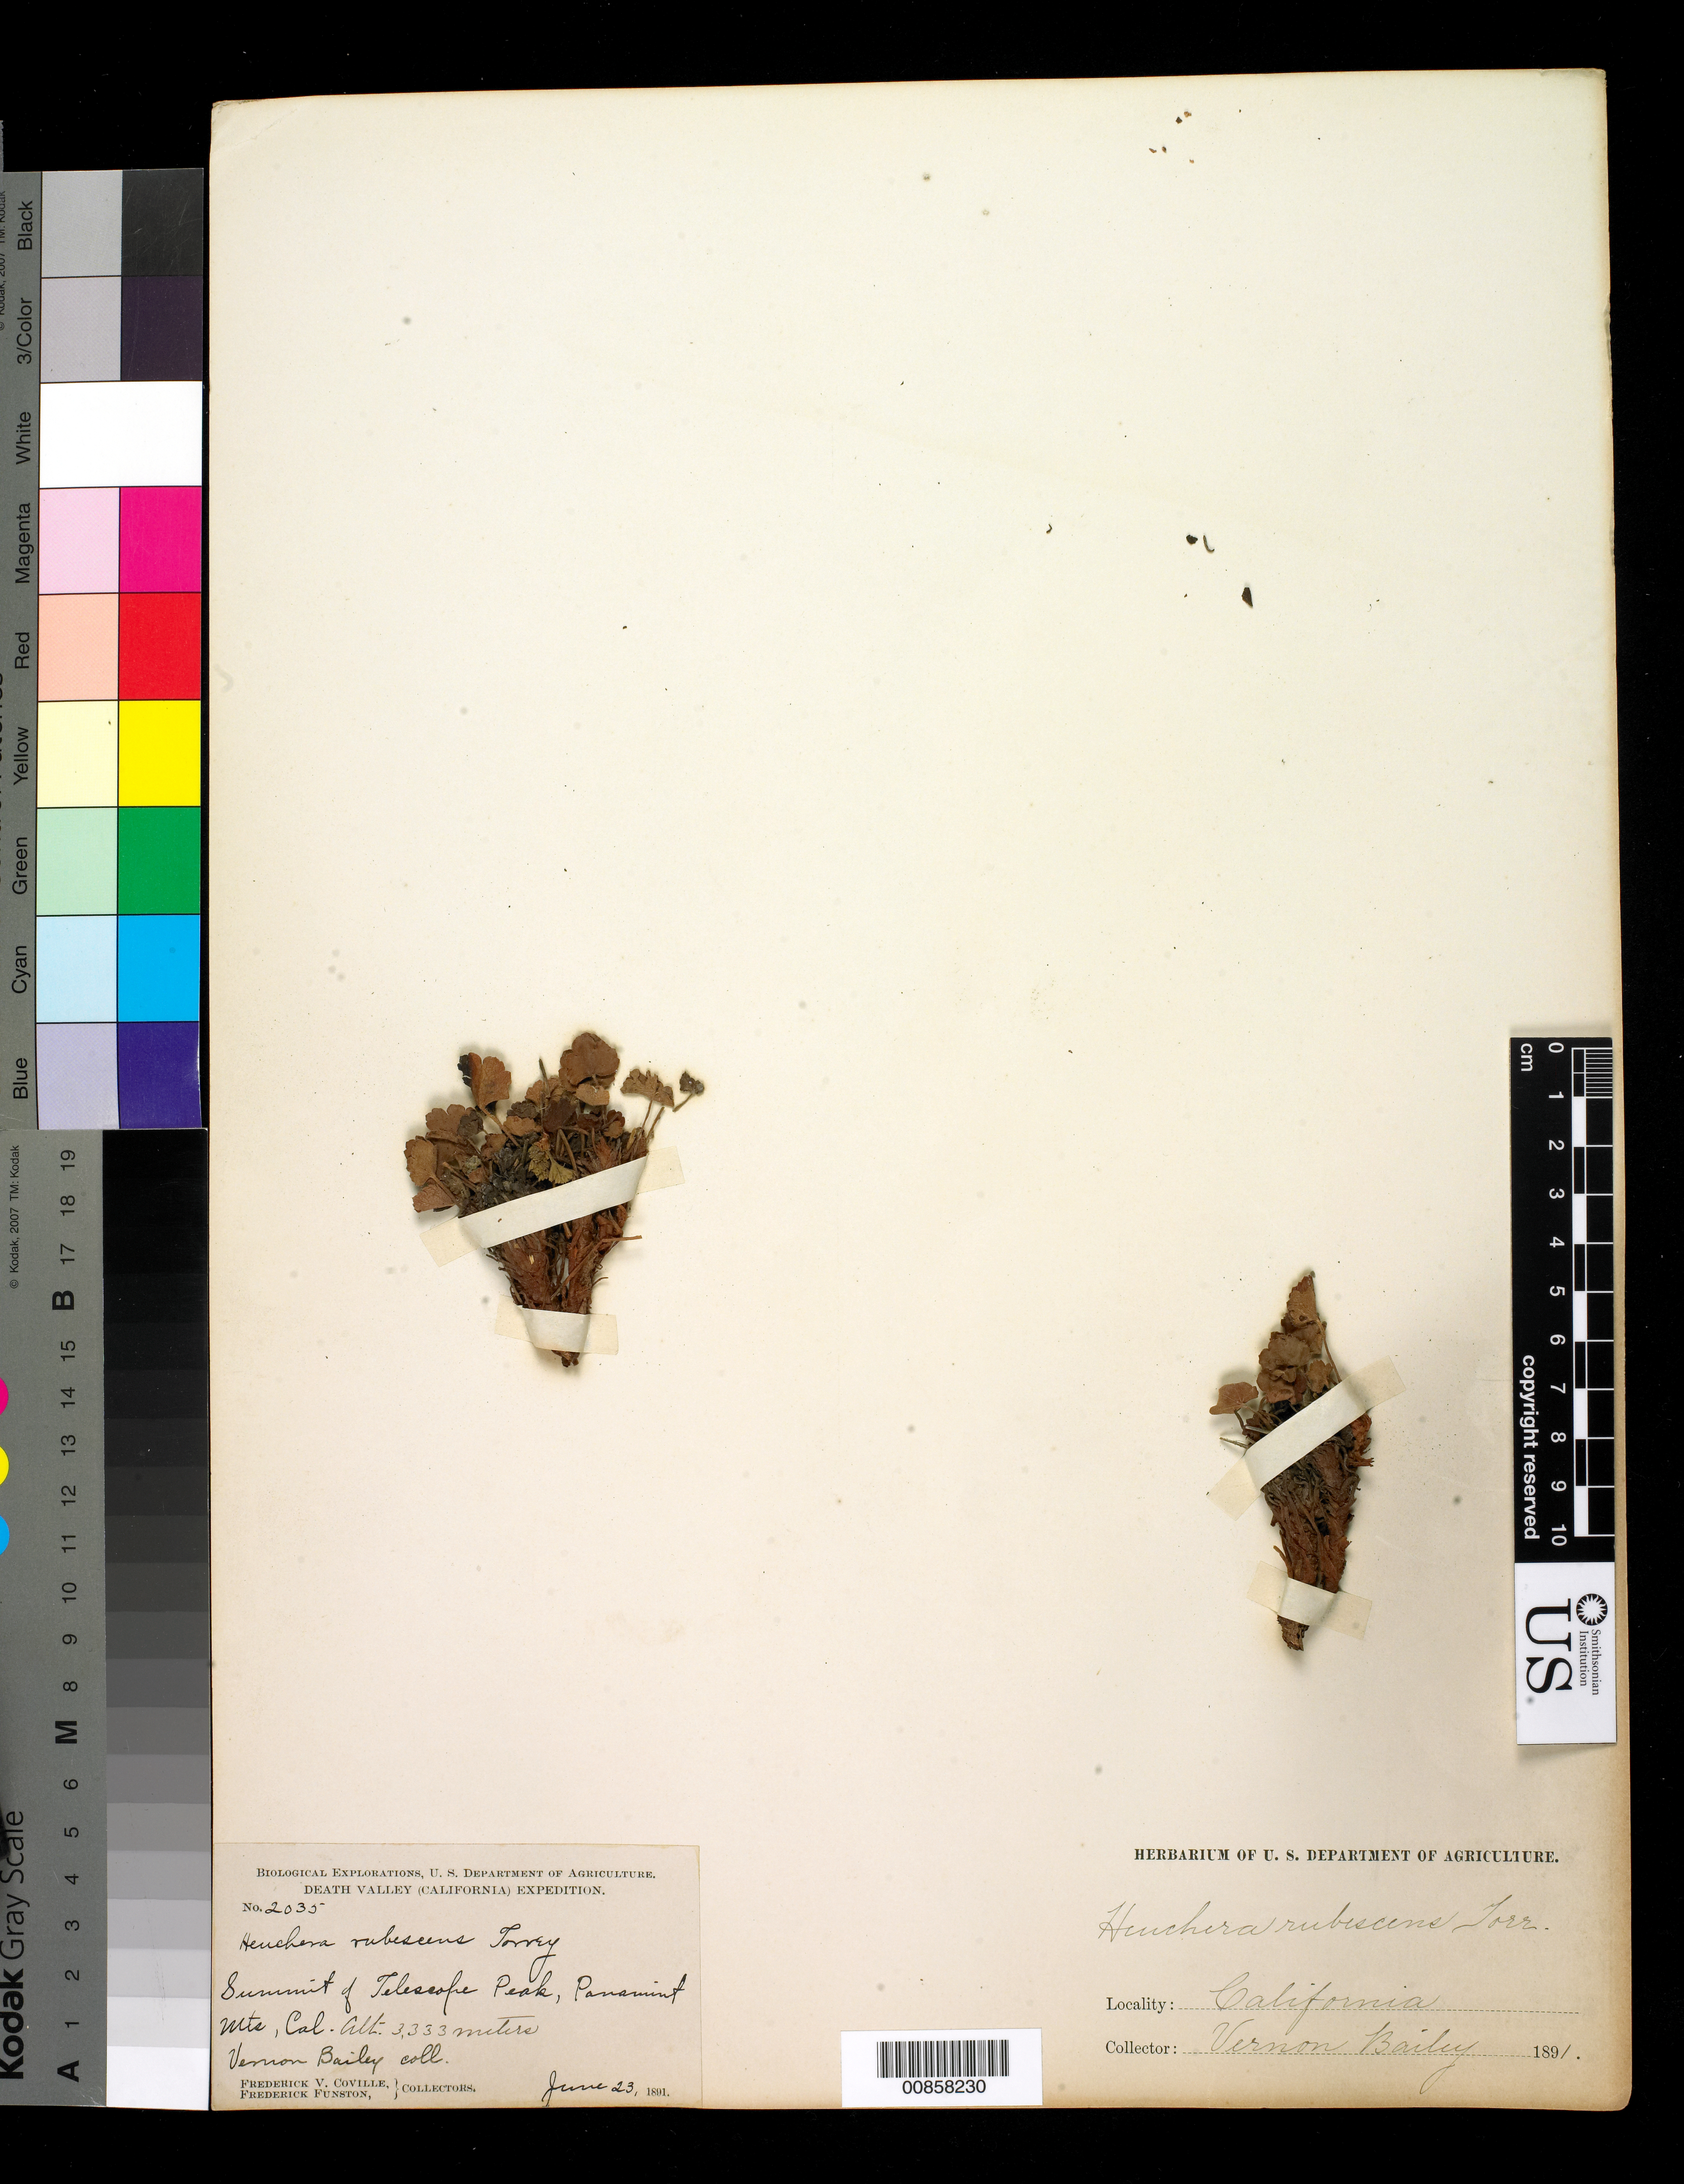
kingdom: Plantae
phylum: Tracheophyta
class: Magnoliopsida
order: Saxifragales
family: Saxifragaceae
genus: Heuchera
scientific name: Heuchera rubescens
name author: Torr.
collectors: V. O. Bailey, F. V. Coville & F. Funston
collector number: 2035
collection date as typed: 23 Jun 1891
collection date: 1891-06-23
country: United States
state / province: California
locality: Summit of Telescope Peak, Panamint Mts.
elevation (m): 3333